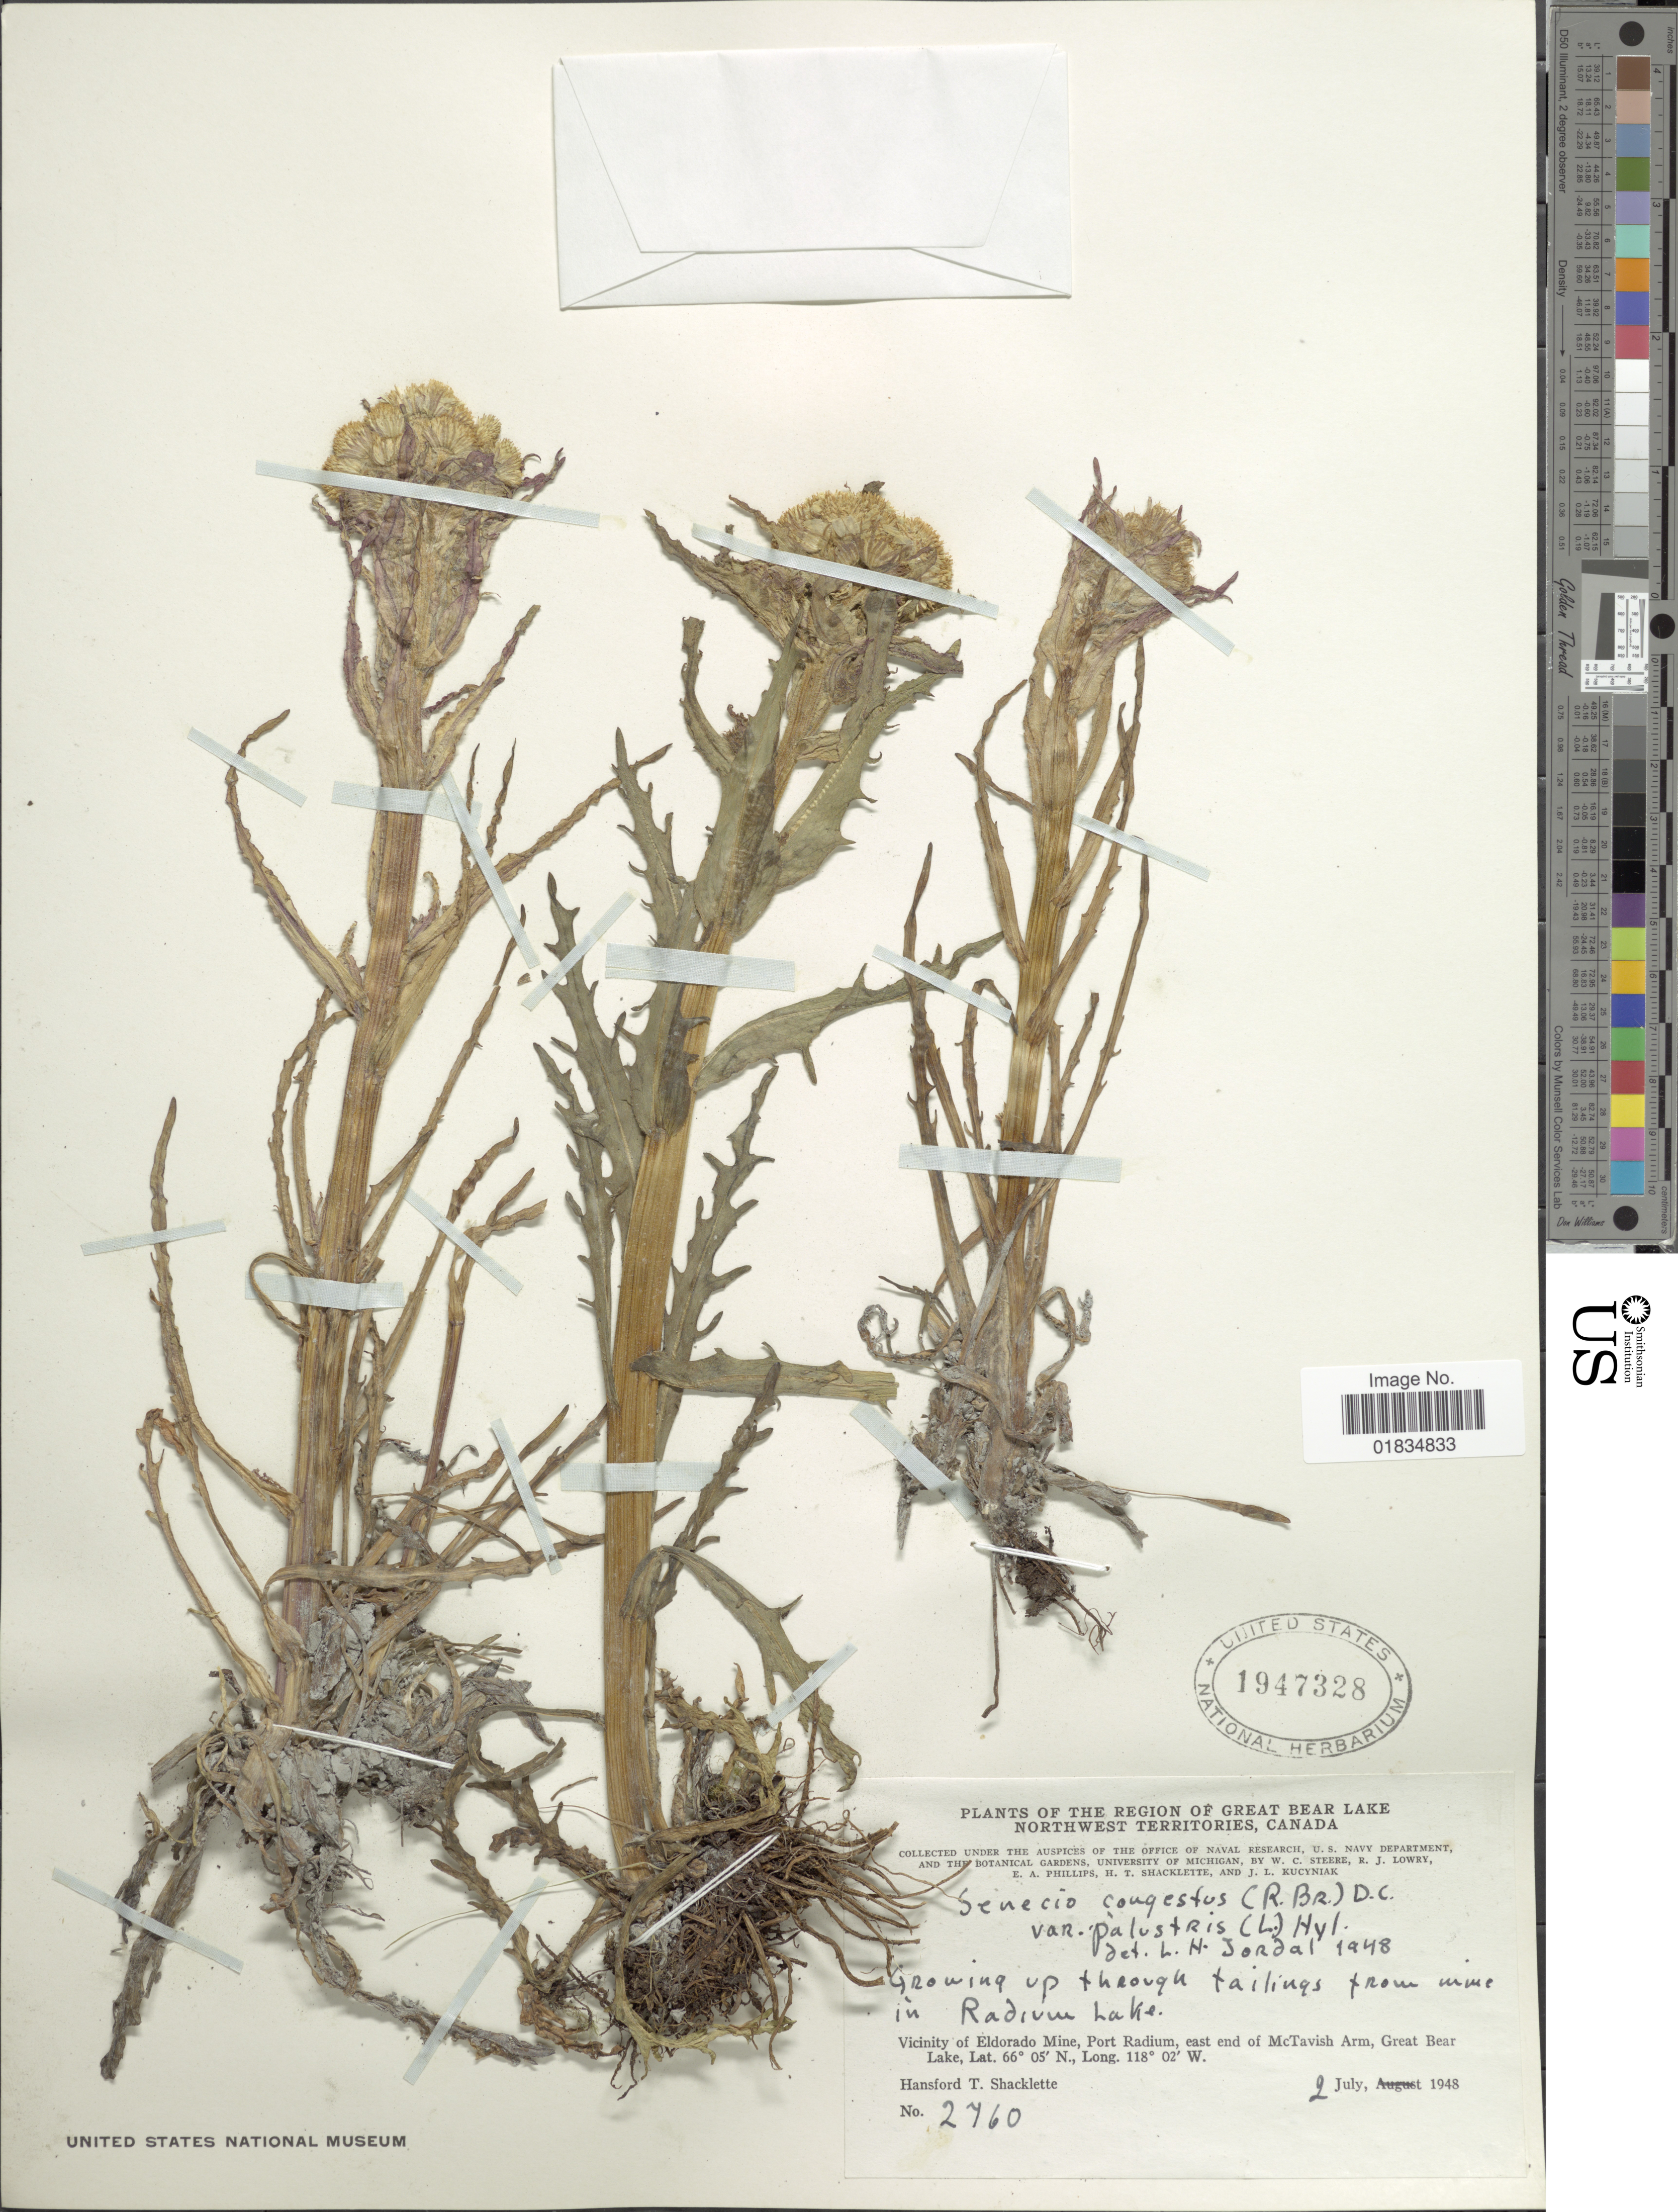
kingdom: Plantae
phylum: Tracheophyta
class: Magnoliopsida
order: Asterales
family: Asteraceae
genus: Tephroseris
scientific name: Tephroseris palustris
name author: (L.) Rchb.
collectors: H. Shacklette, W. C. Steere, R. Lowry, E. Phillips & et al.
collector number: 2760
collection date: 1948-07-02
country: Canada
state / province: Northwest Territories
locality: Region of the Great Bear Lake, Vicinity of Eldorado Mine, Port Radium, east end of McTavish Arm, Great Bear Lake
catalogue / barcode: US 1947328